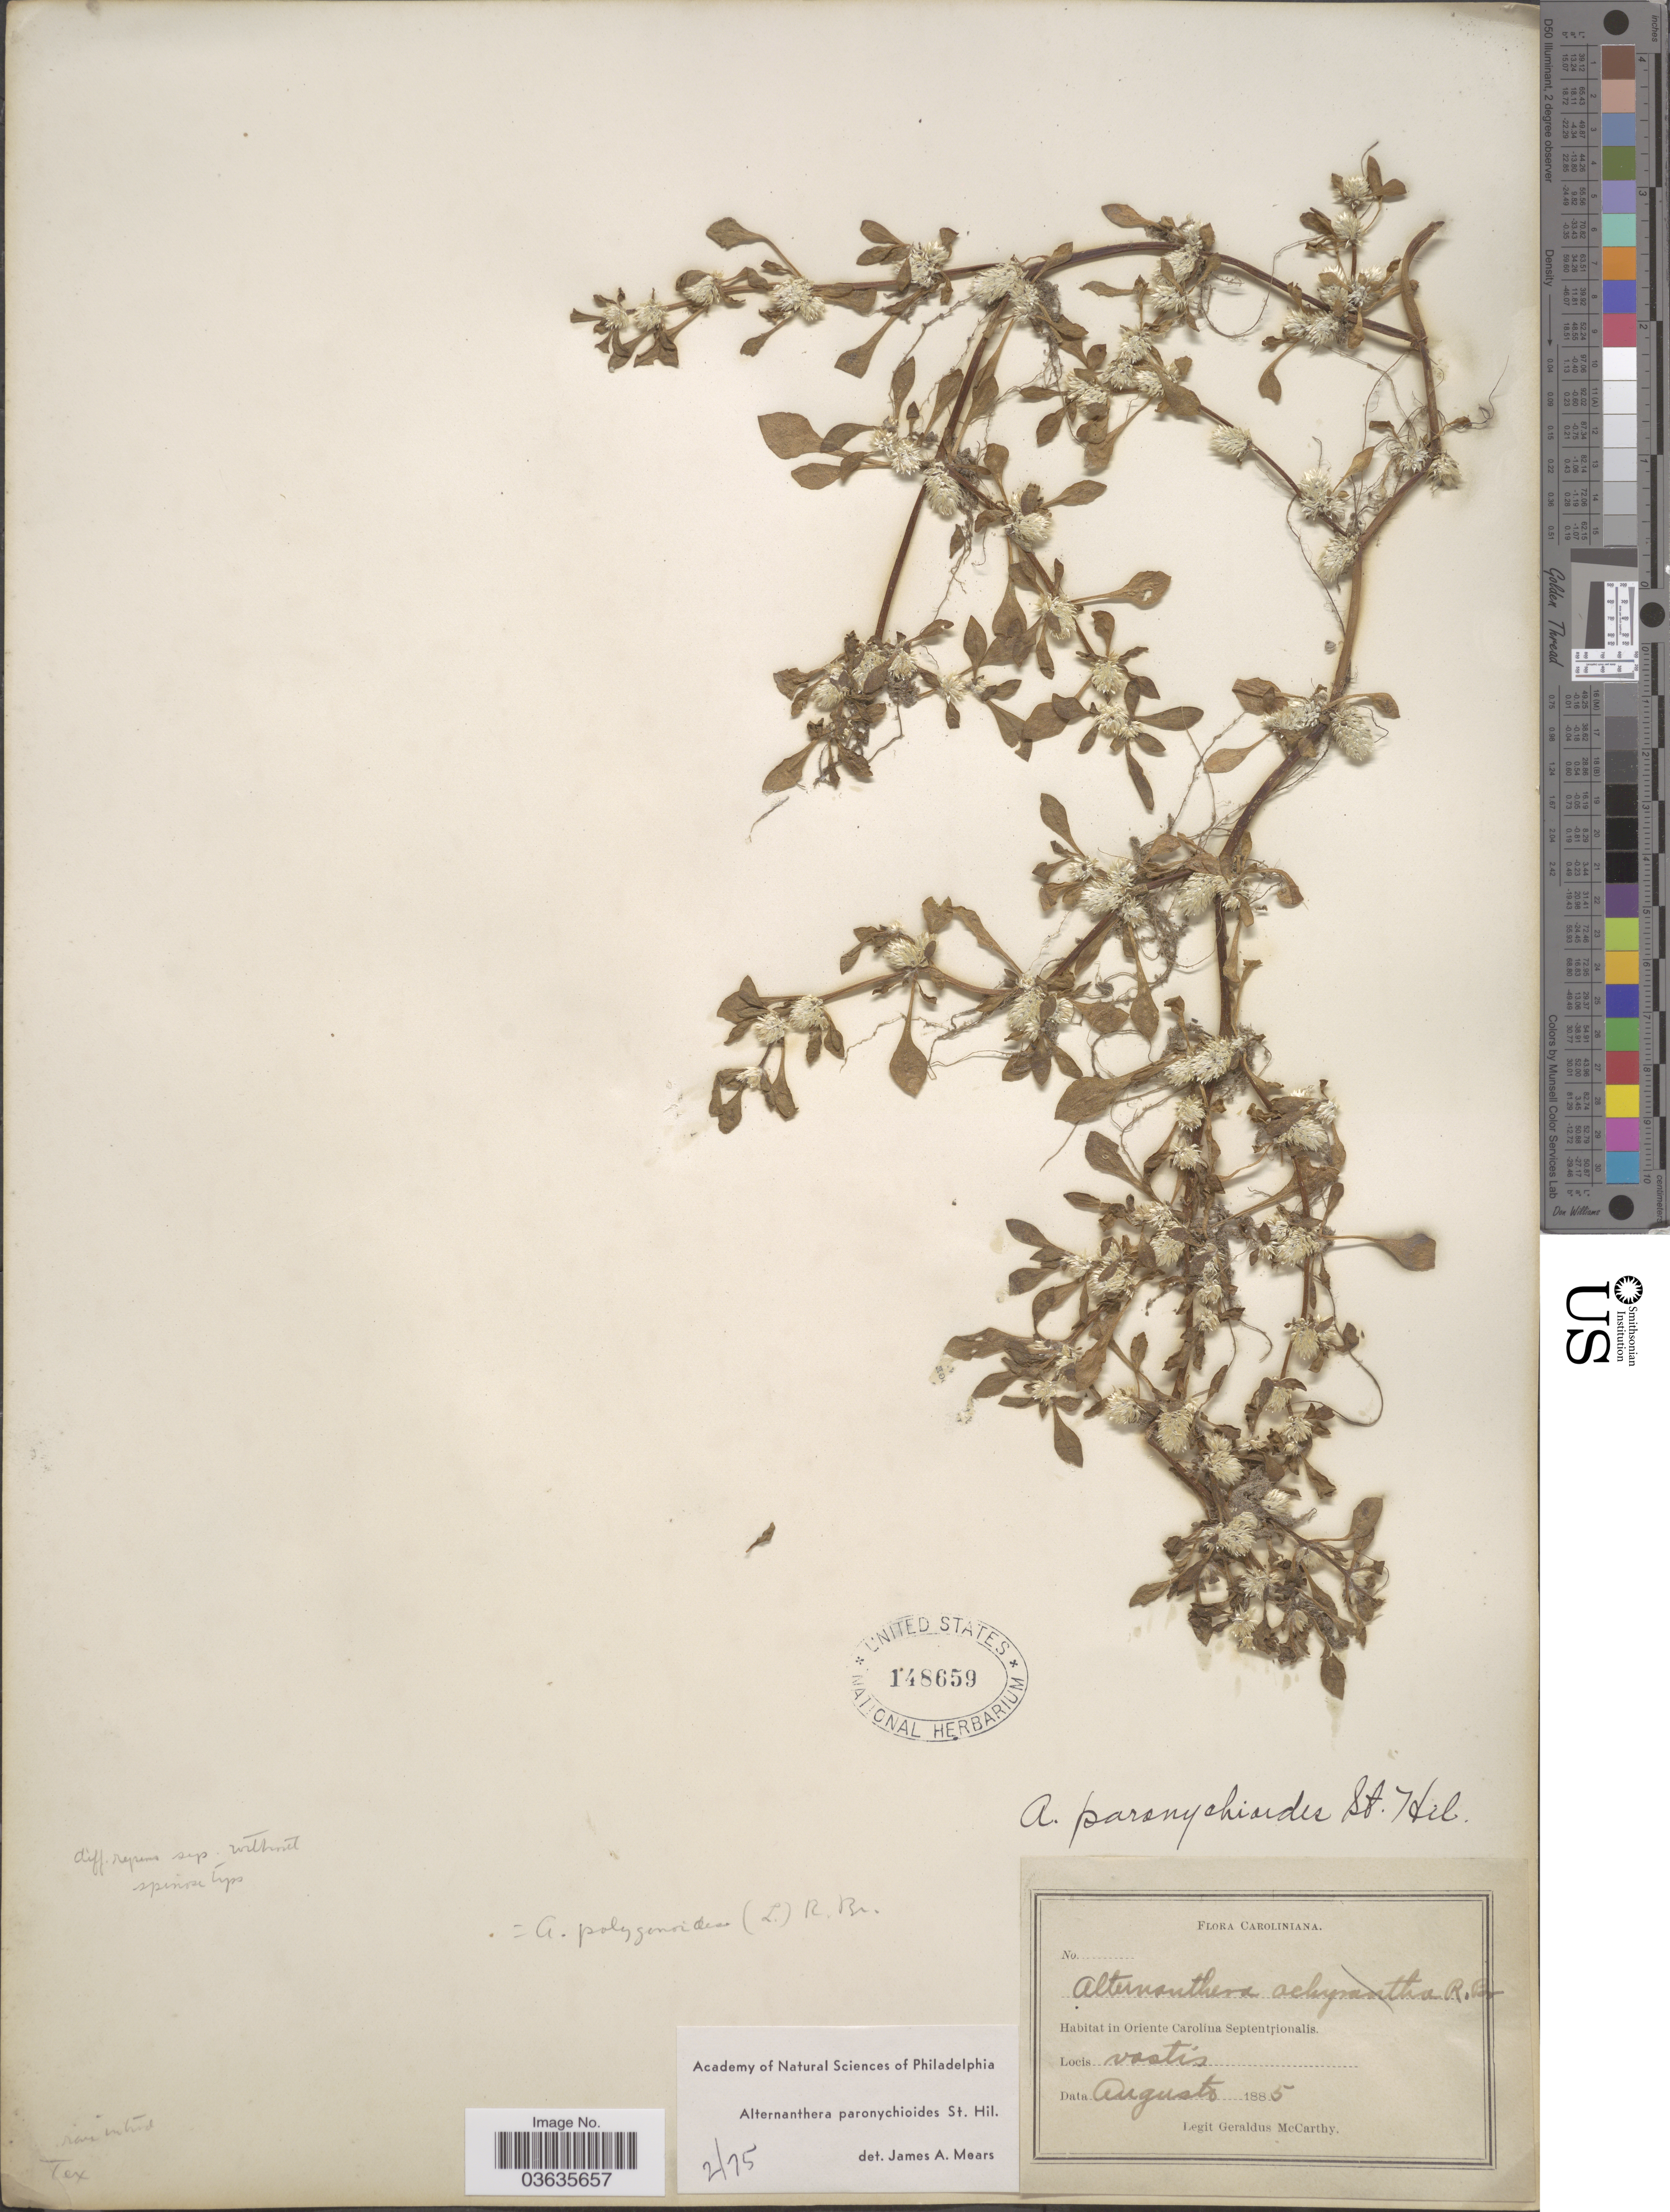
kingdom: Plantae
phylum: Tracheophyta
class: Magnoliopsida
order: Caryophyllales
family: Amaranthaceae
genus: Alternanthera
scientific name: Alternanthera paronychioides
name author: A. St.-Hil.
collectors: M. McCarthy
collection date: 1885-08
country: United States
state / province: North Carolina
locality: Caroliniana. In Oriente Carolina Septentrionalis.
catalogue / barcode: US 148659